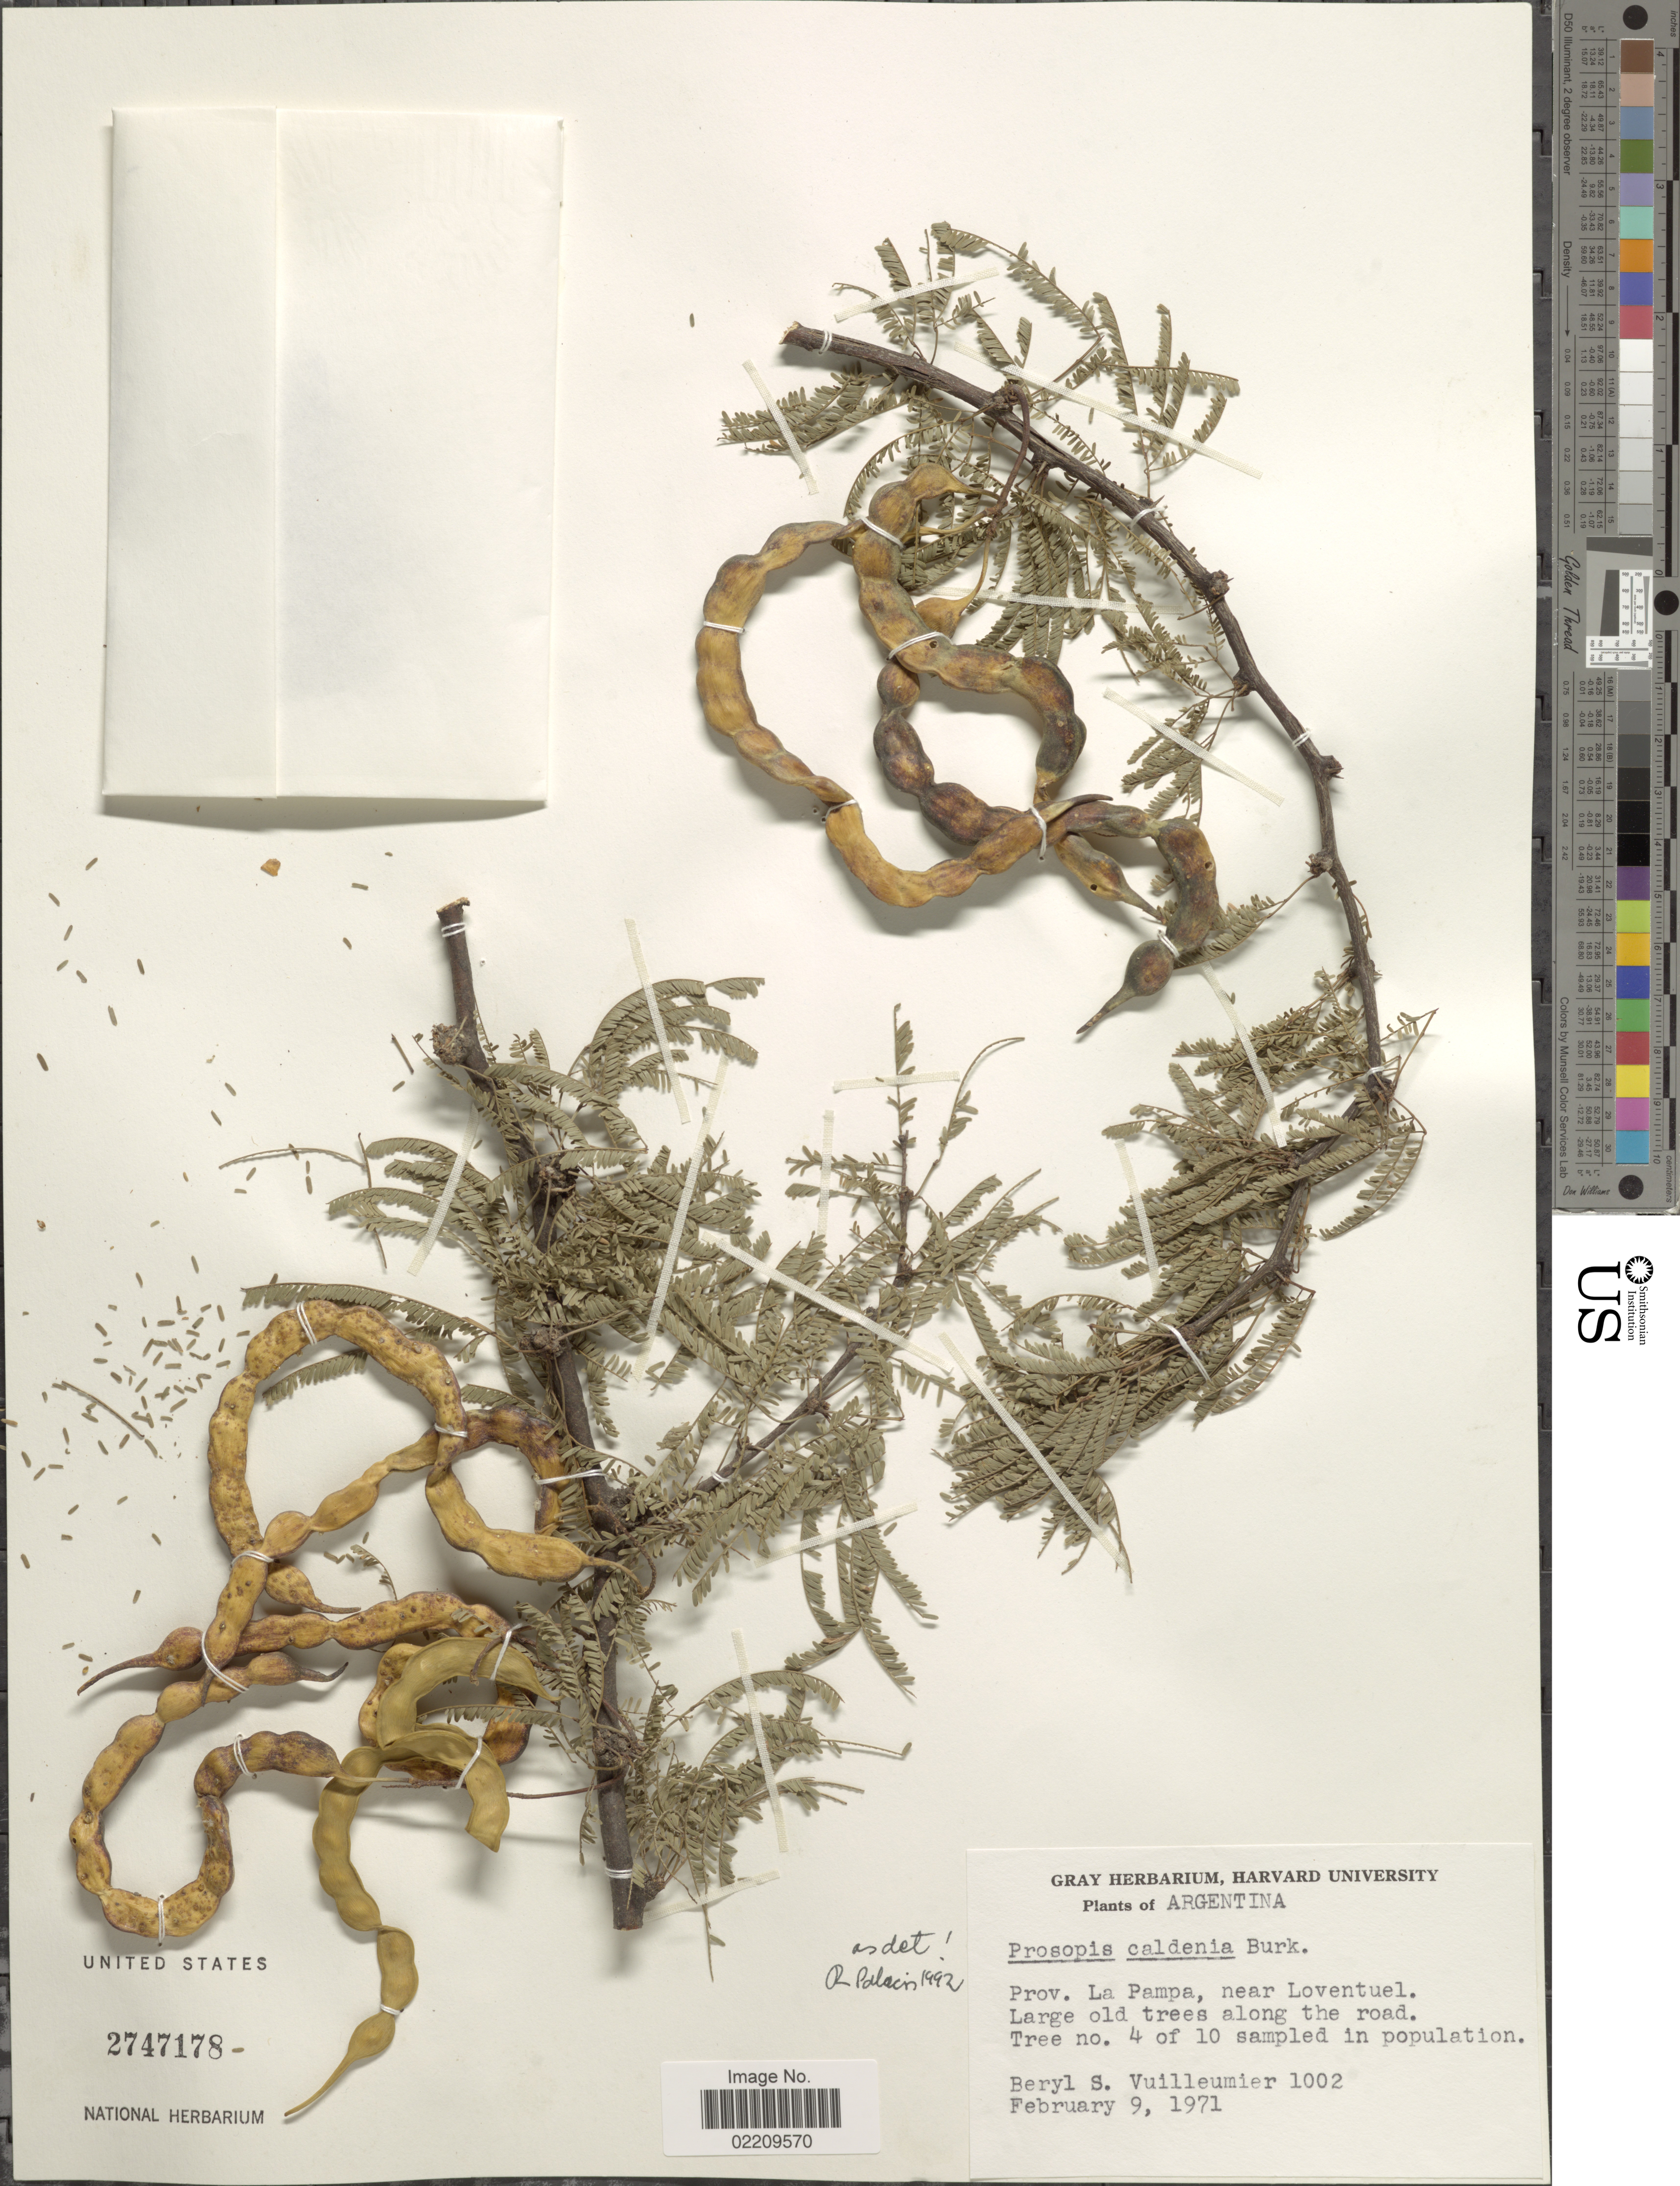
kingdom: Plantae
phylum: Tracheophyta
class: Magnoliopsida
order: Fabales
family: Fabaceae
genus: Neltuma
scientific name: Neltuma caldenia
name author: (Burkart) C. E. Hughes & G.P. Lewis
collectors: B. Vuilleumier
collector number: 1002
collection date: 1971-02-09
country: Argentina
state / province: La Pampa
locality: Near Loventuel. Large old trees along the road.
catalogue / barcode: US 2747178